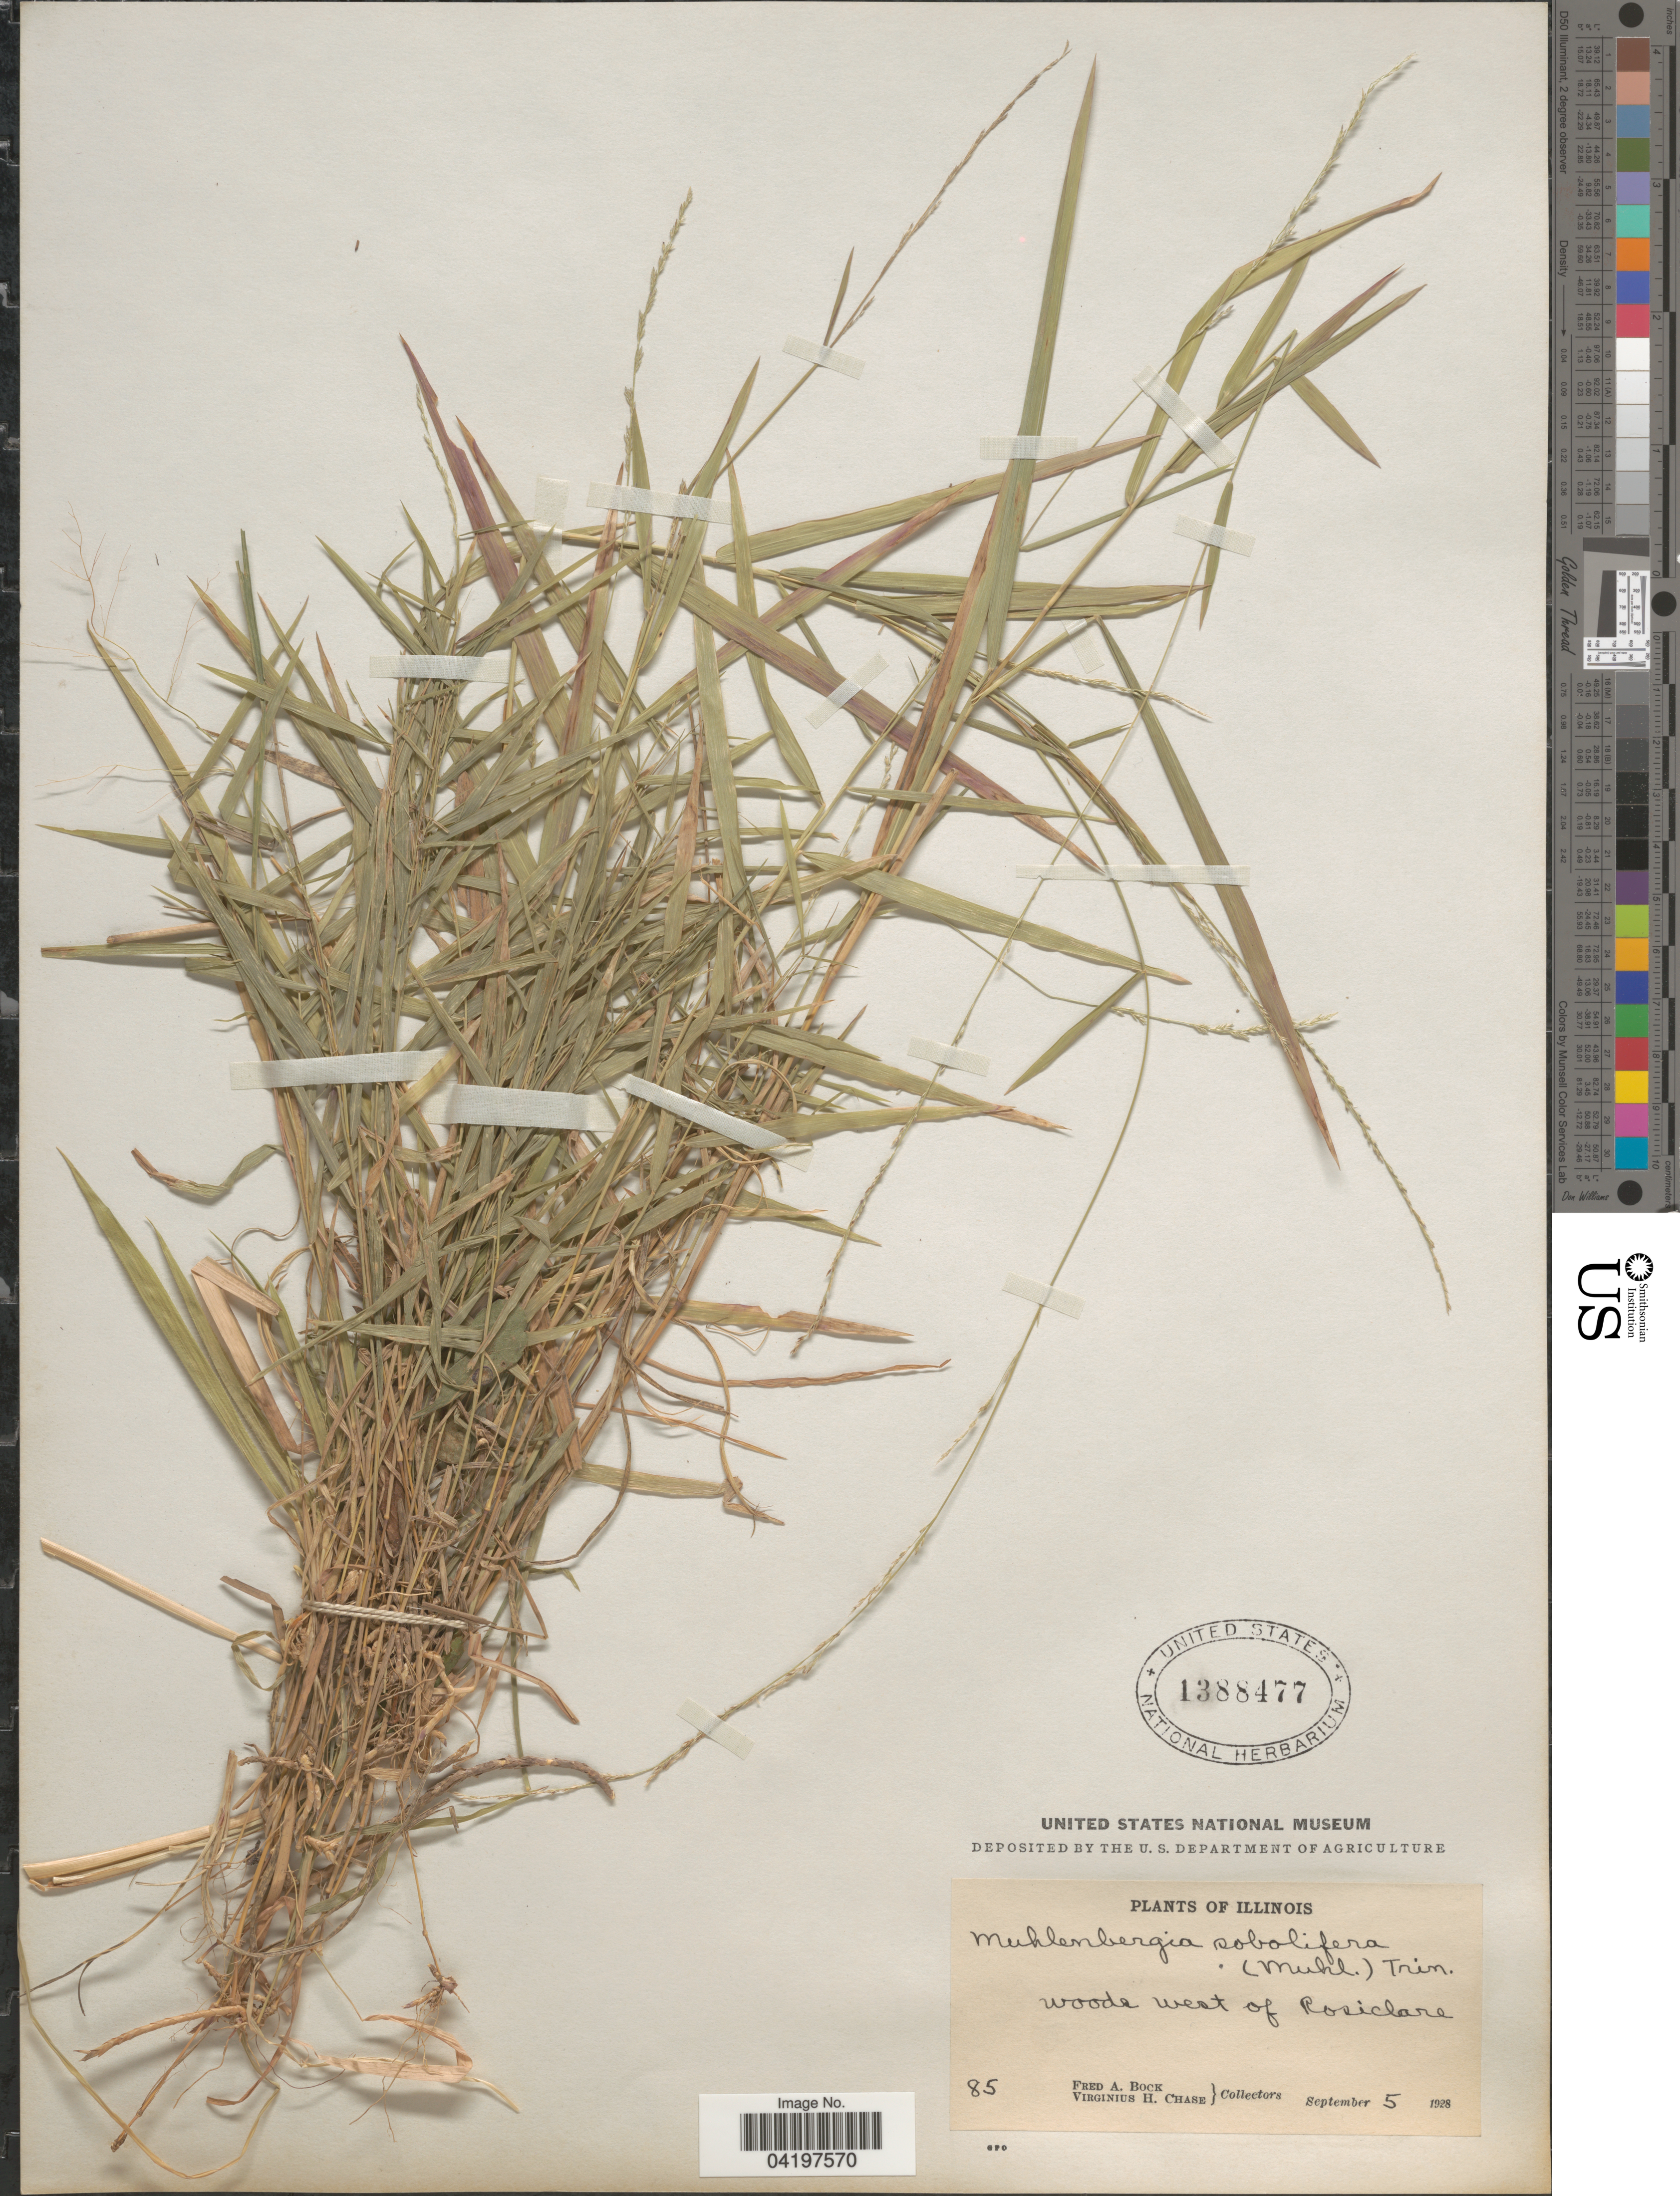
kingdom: Plantae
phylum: Tracheophyta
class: Liliopsida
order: Poales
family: Poaceae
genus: Muhlenbergia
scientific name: Muhlenbergia sobolifera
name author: (Muhl. ex Willd.) Trin.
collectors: F. Bock & V. H. Chase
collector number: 85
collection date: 1928-09-05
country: United States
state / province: Illinois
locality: Woods west of Rosiclare.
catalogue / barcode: US 1388477